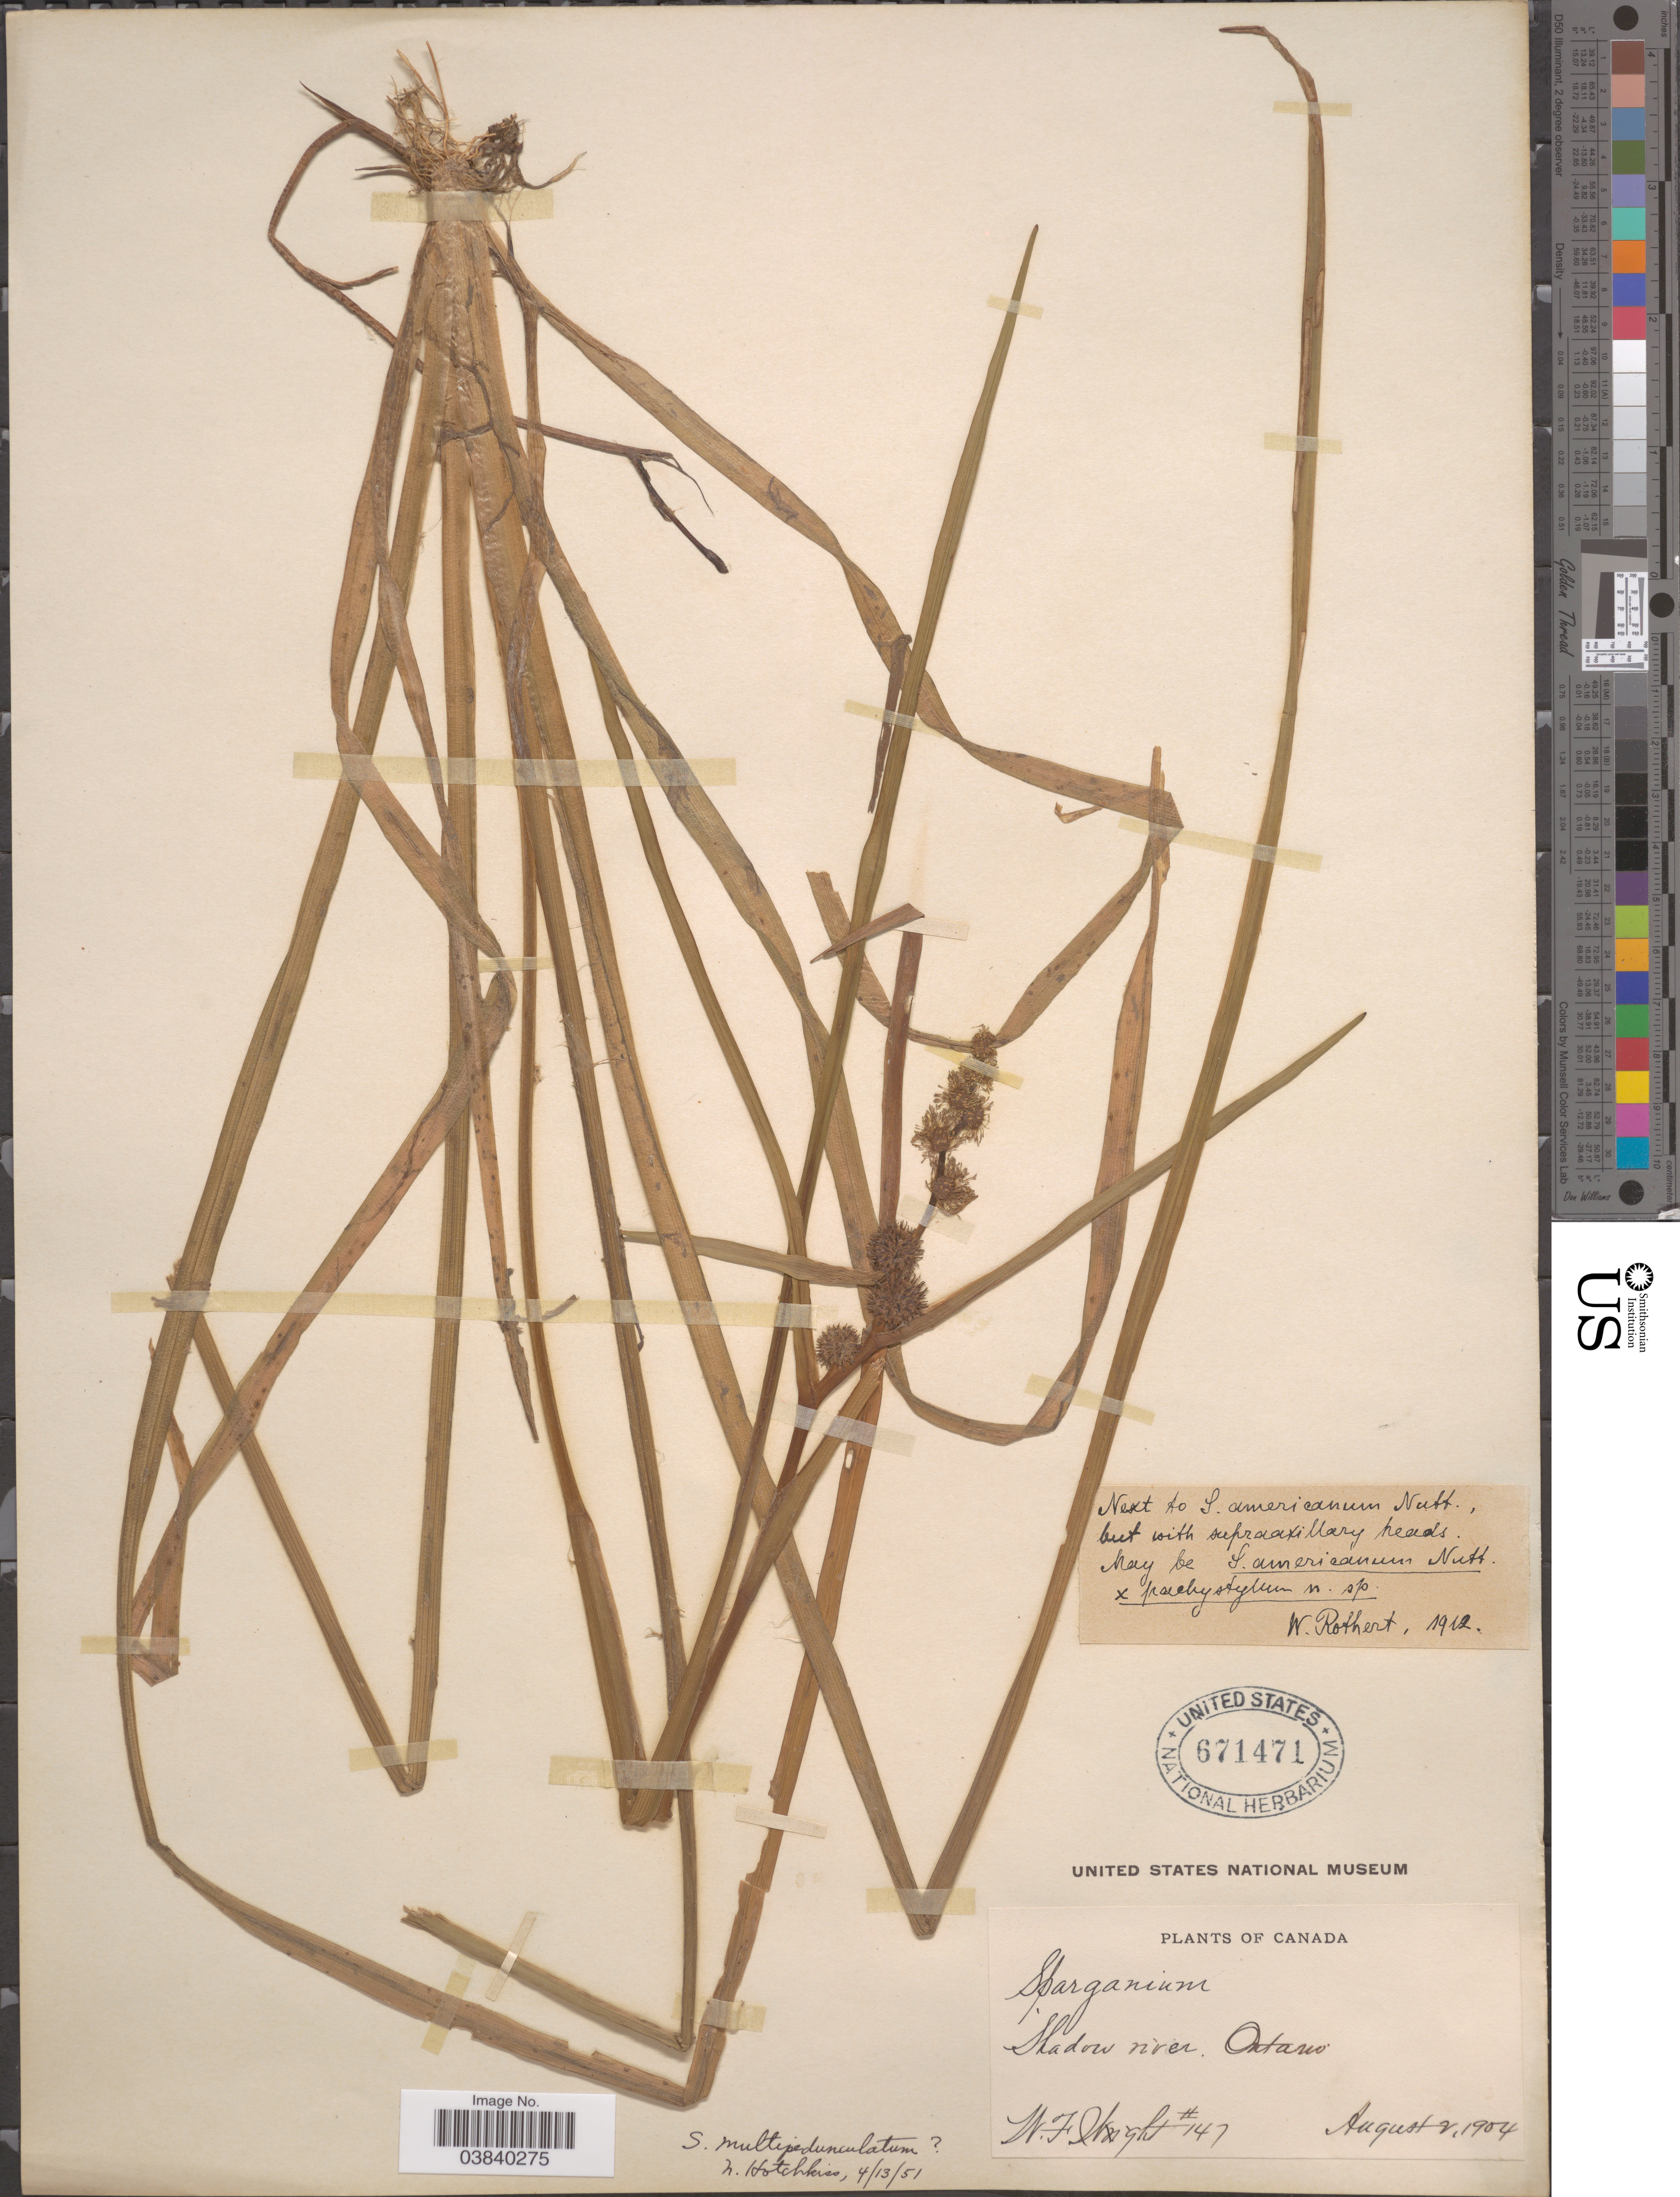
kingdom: Plantae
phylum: Tracheophyta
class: Liliopsida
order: Poales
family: Typhaceae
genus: Sparganium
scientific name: Sparganium emersum var. multipedunculatum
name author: (Morong) Reveal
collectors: W. F. Wright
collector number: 147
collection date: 1904-08-02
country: Canada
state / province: Ontario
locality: Shadow river.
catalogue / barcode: US 671471